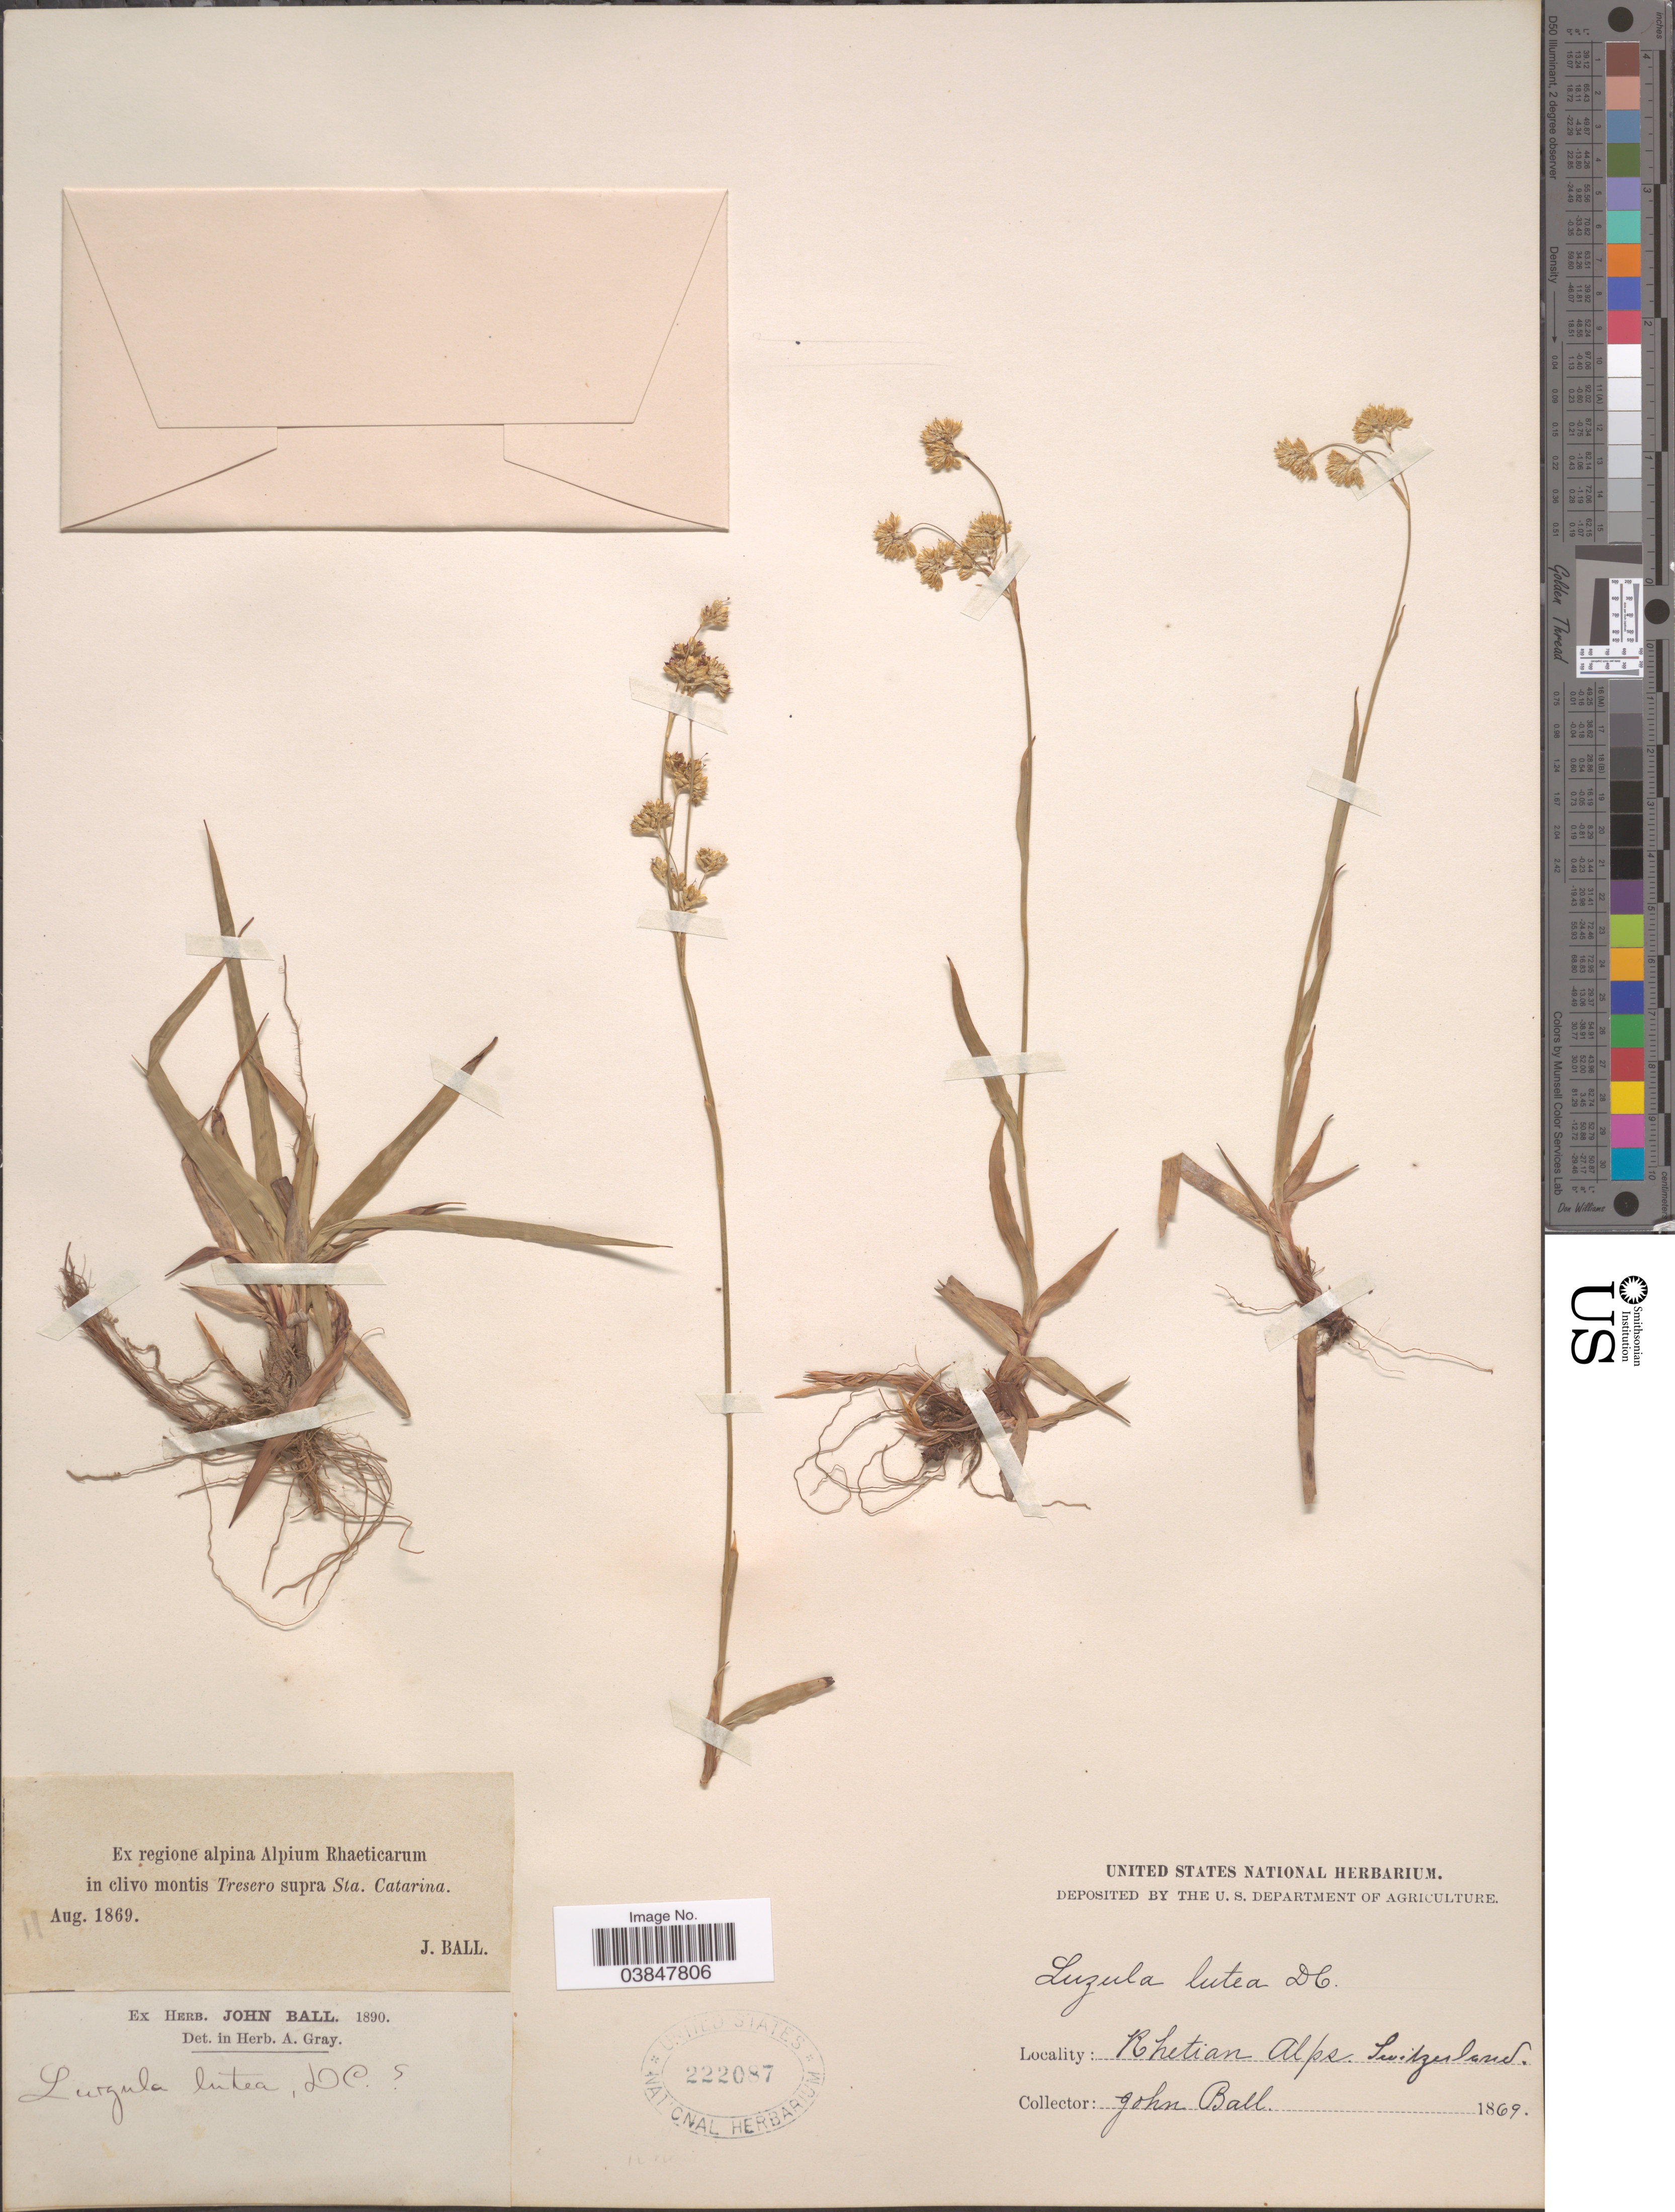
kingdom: Plantae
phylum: Tracheophyta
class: Liliopsida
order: Poales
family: Juncaceae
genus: Luzula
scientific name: Luzula lutea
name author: (All.) DC.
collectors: J. Ball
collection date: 1869-08-11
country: Switzerland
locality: In clivo montis Tresero supra Sta. Catarina. Rhetian Alps.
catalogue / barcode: US 22087